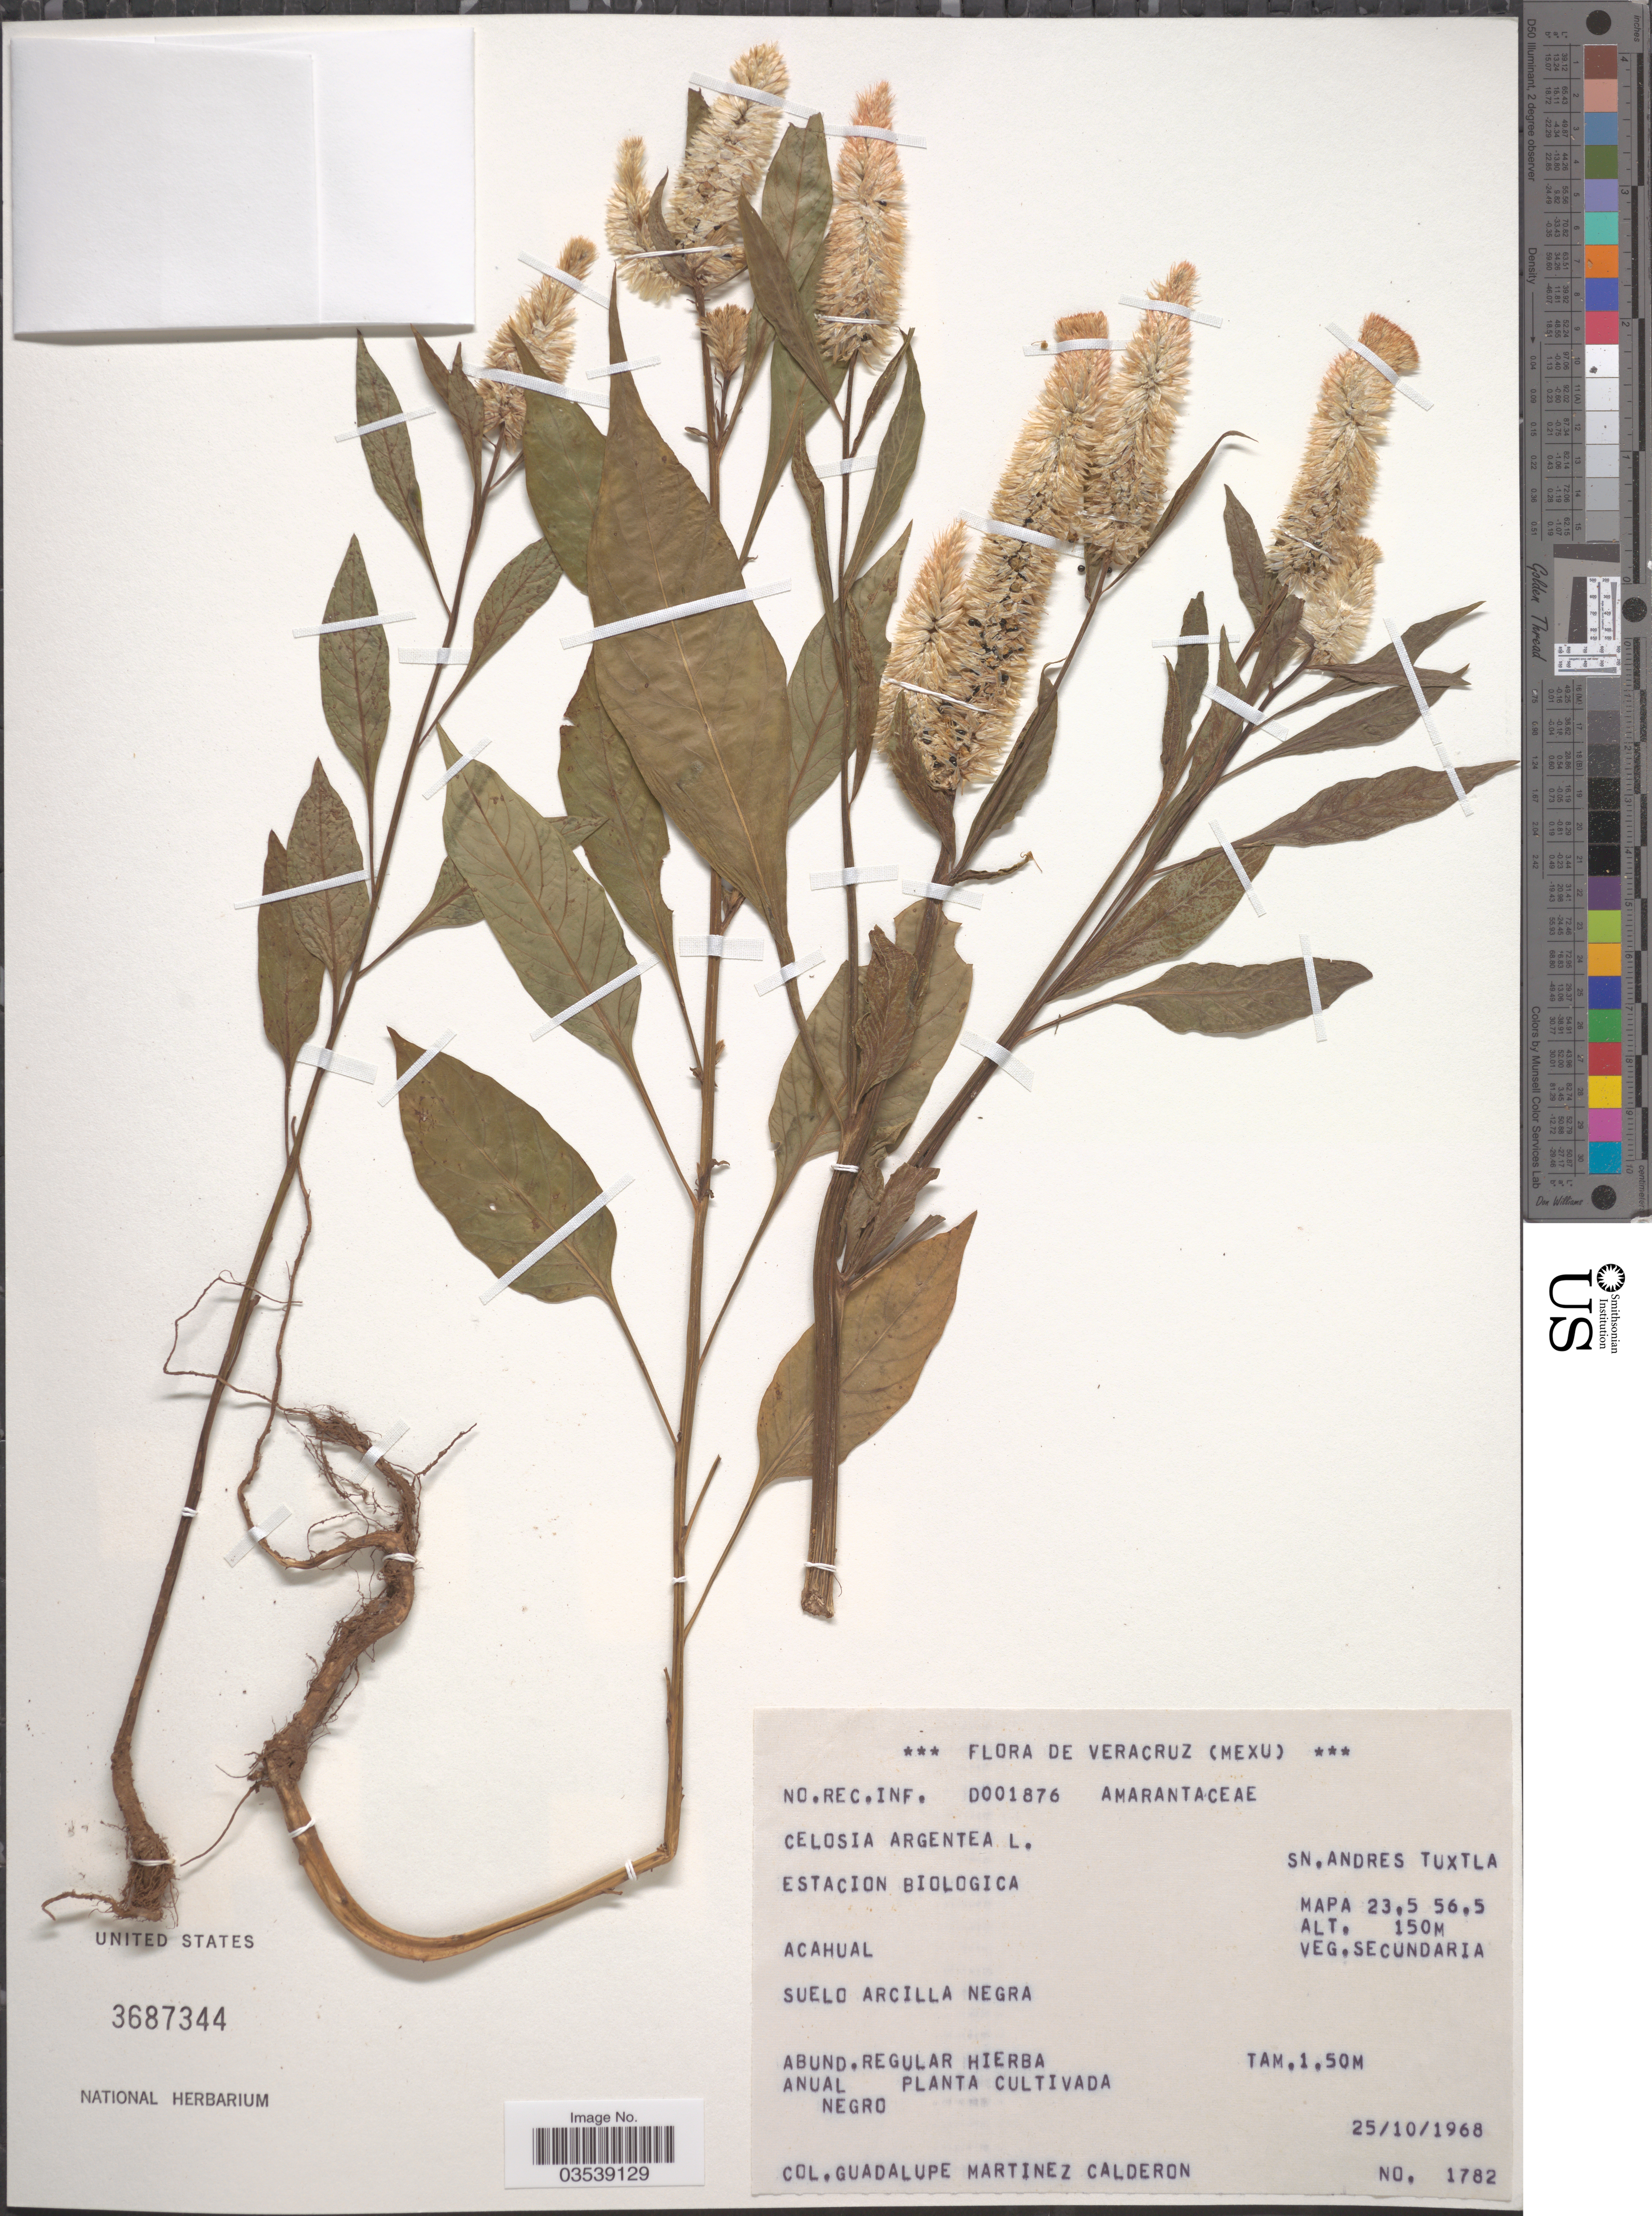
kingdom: Plantae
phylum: Tracheophyta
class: Magnoliopsida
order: Caryophyllales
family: Amaranthaceae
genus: Celosia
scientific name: Celosia argentea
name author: L.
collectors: G. Martinez-C.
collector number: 1782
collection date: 1968-10-25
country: Mexico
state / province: Veracruz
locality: Veracruz. Estacion Biologica. Sn. Andres Tuxtla. Mapa 23,5 56,5. Acahual [unsure placement].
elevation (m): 150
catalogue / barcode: US 3687344